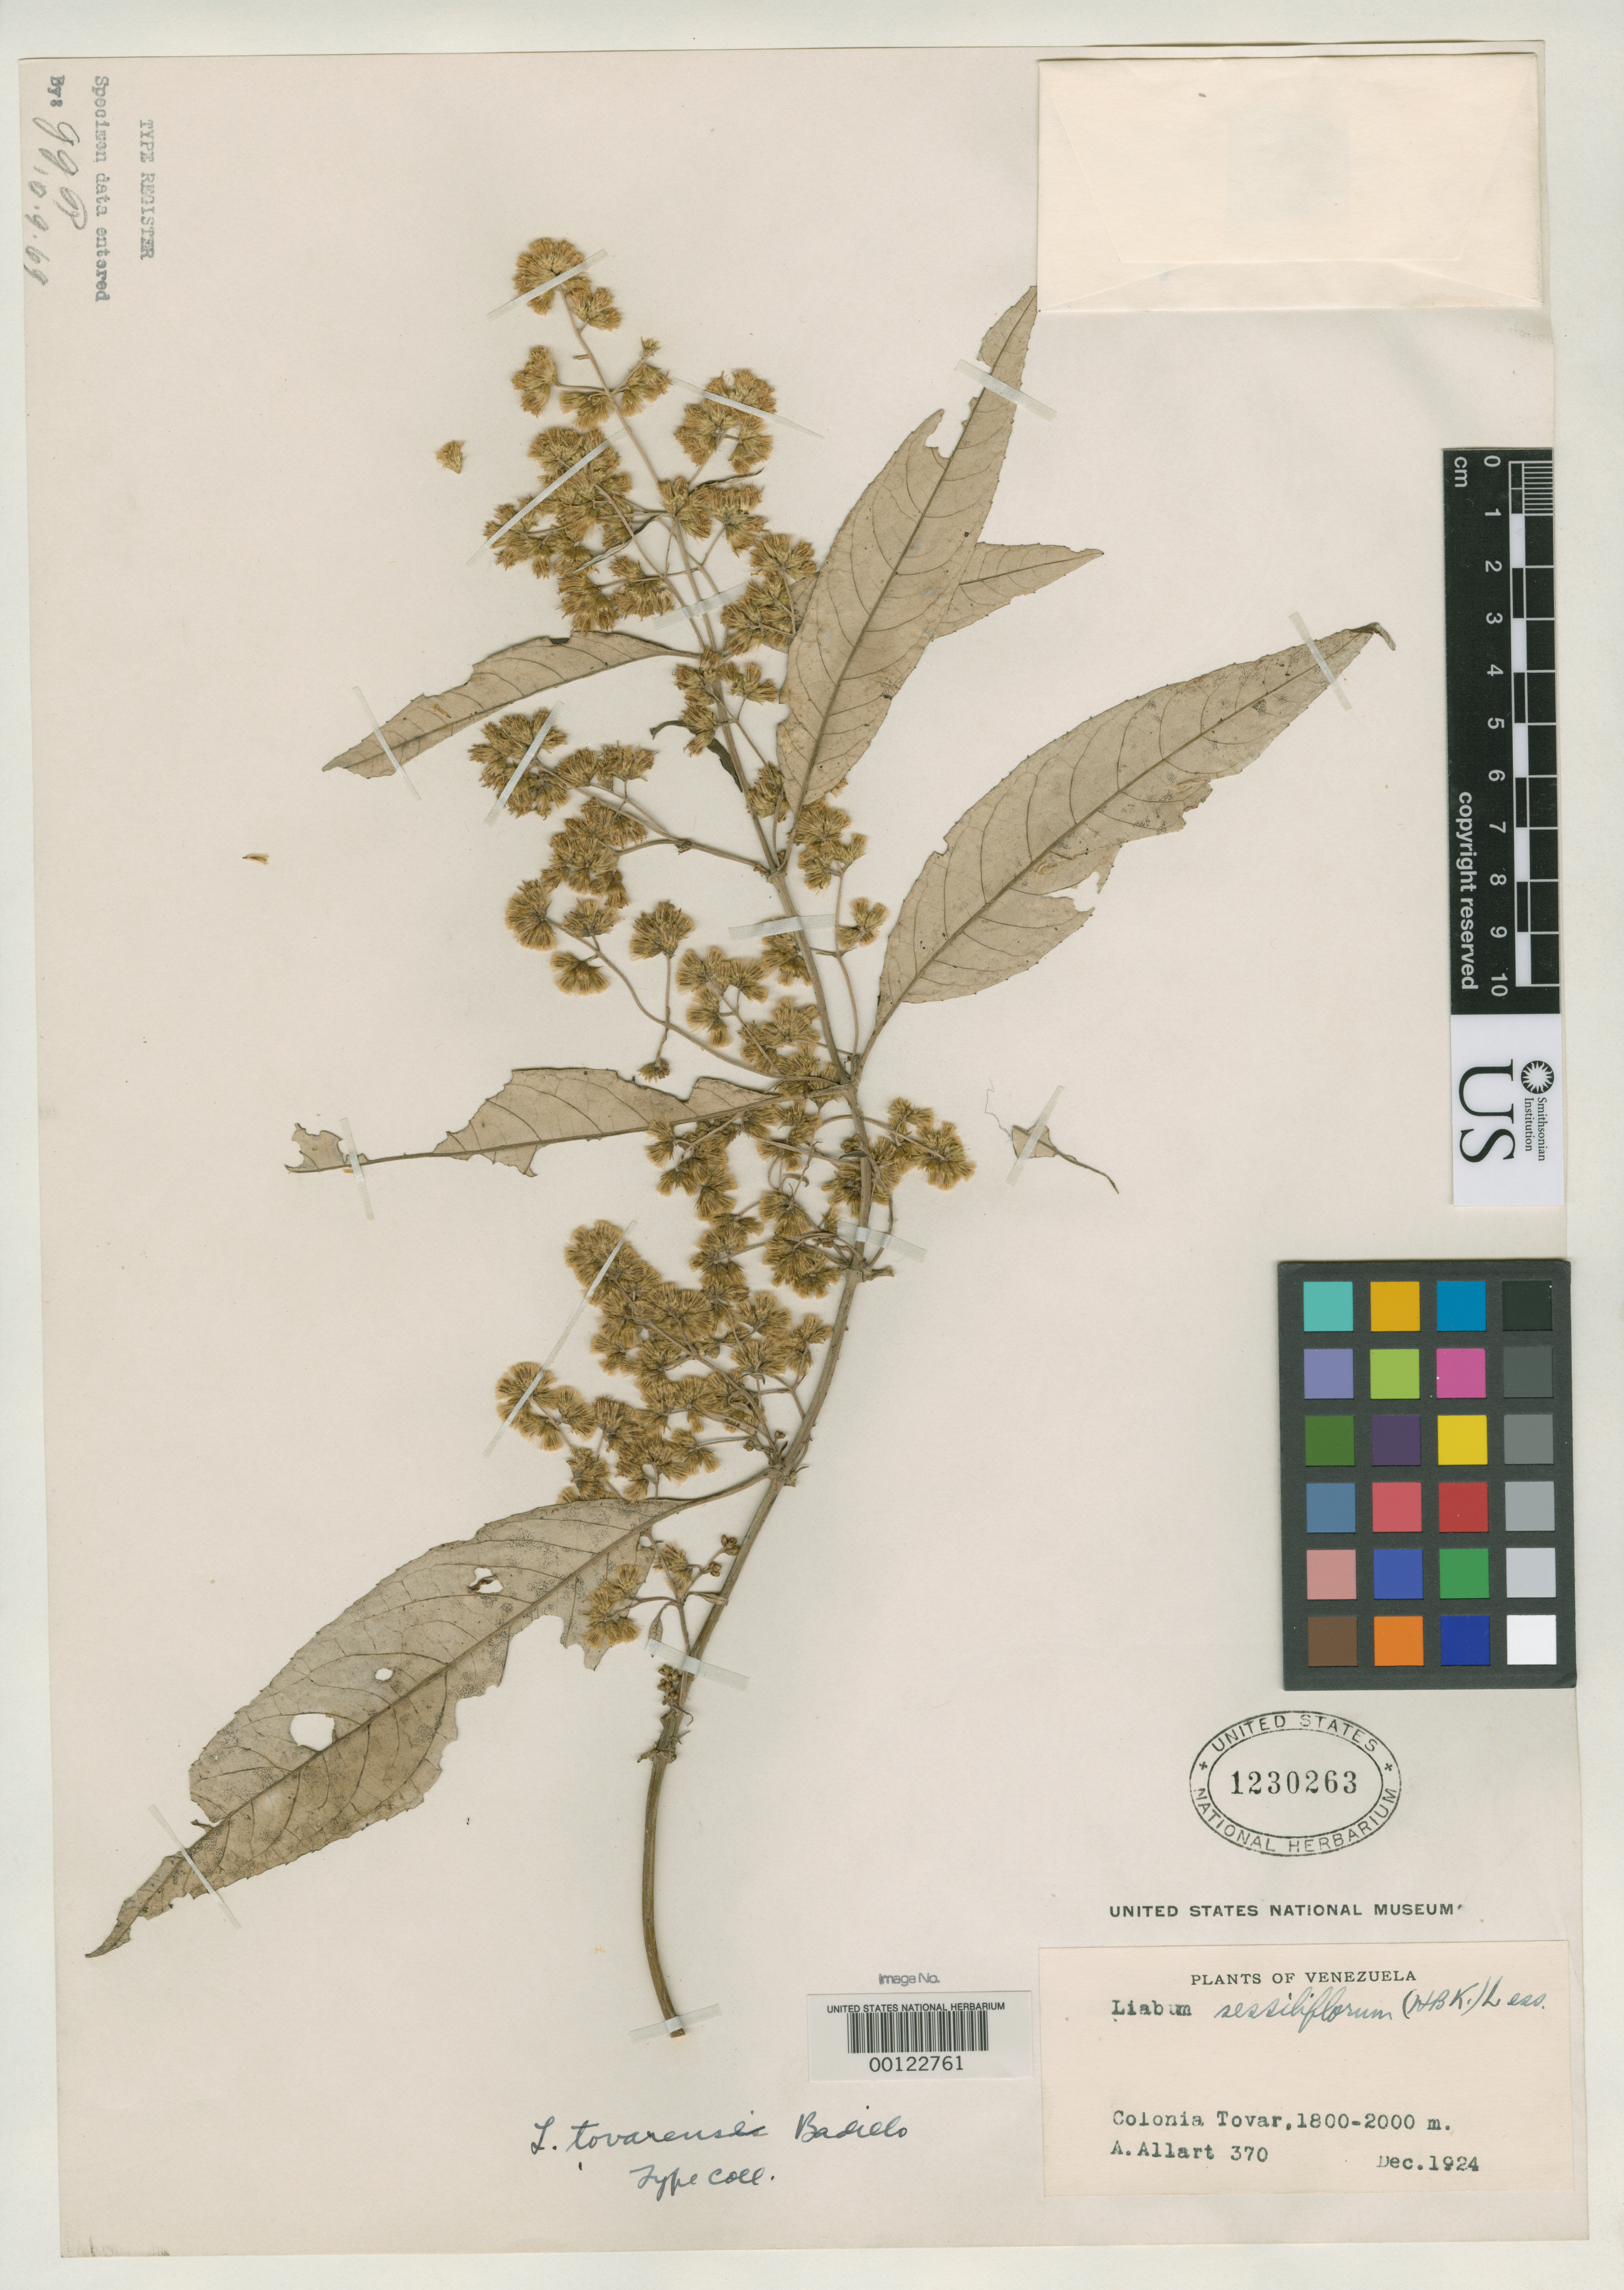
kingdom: Plantae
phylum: Tracheophyta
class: Magnoliopsida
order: Asterales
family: Asteraceae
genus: Liabum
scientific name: Liabum tovarense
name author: V.M. Badillo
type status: Isotype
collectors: A. Allart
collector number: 370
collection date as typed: Dec 1924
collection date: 1924-12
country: Venezuela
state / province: Aragua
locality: Colonia Tovar.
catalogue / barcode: US 1230263